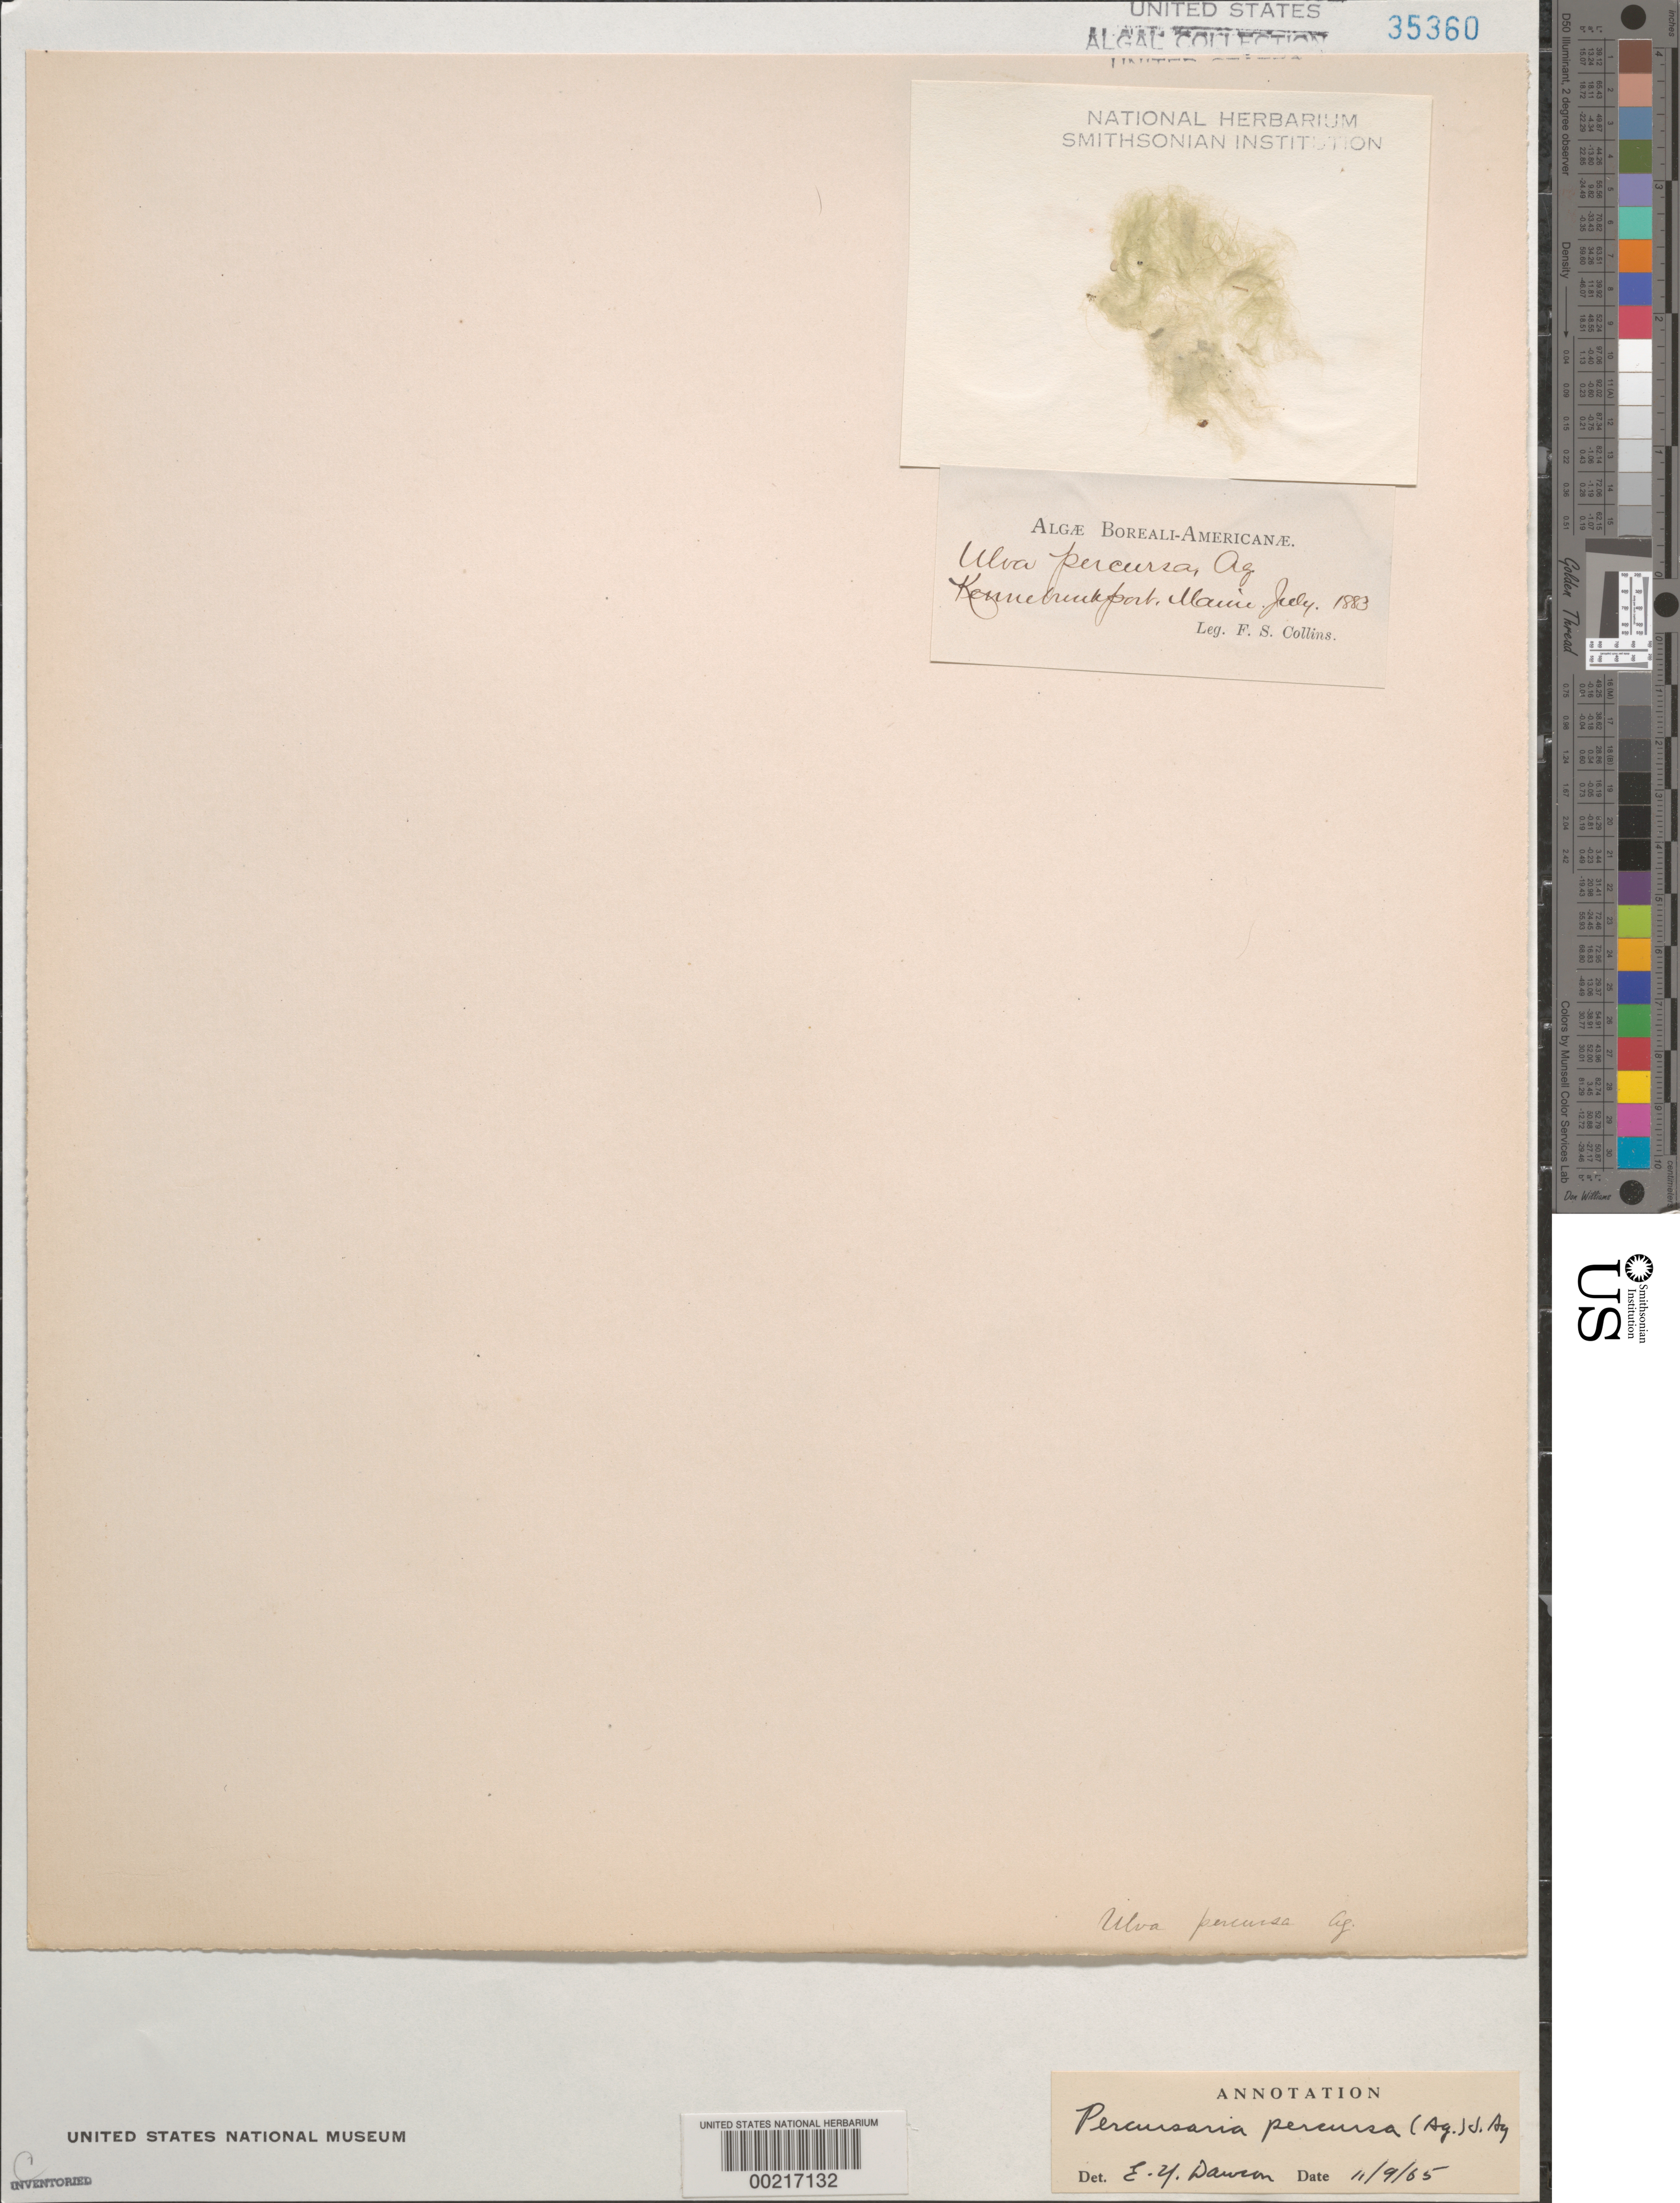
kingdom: Plantae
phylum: Chlorophyta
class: Ulvophyceae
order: Ulvales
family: Ulvaceae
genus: Percursaria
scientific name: Percursaria percursa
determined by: Dawson, E. Y.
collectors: F. Collins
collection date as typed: Jul 1883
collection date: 1883-07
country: United States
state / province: Maine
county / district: York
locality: Kennebunkport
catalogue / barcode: US 35360